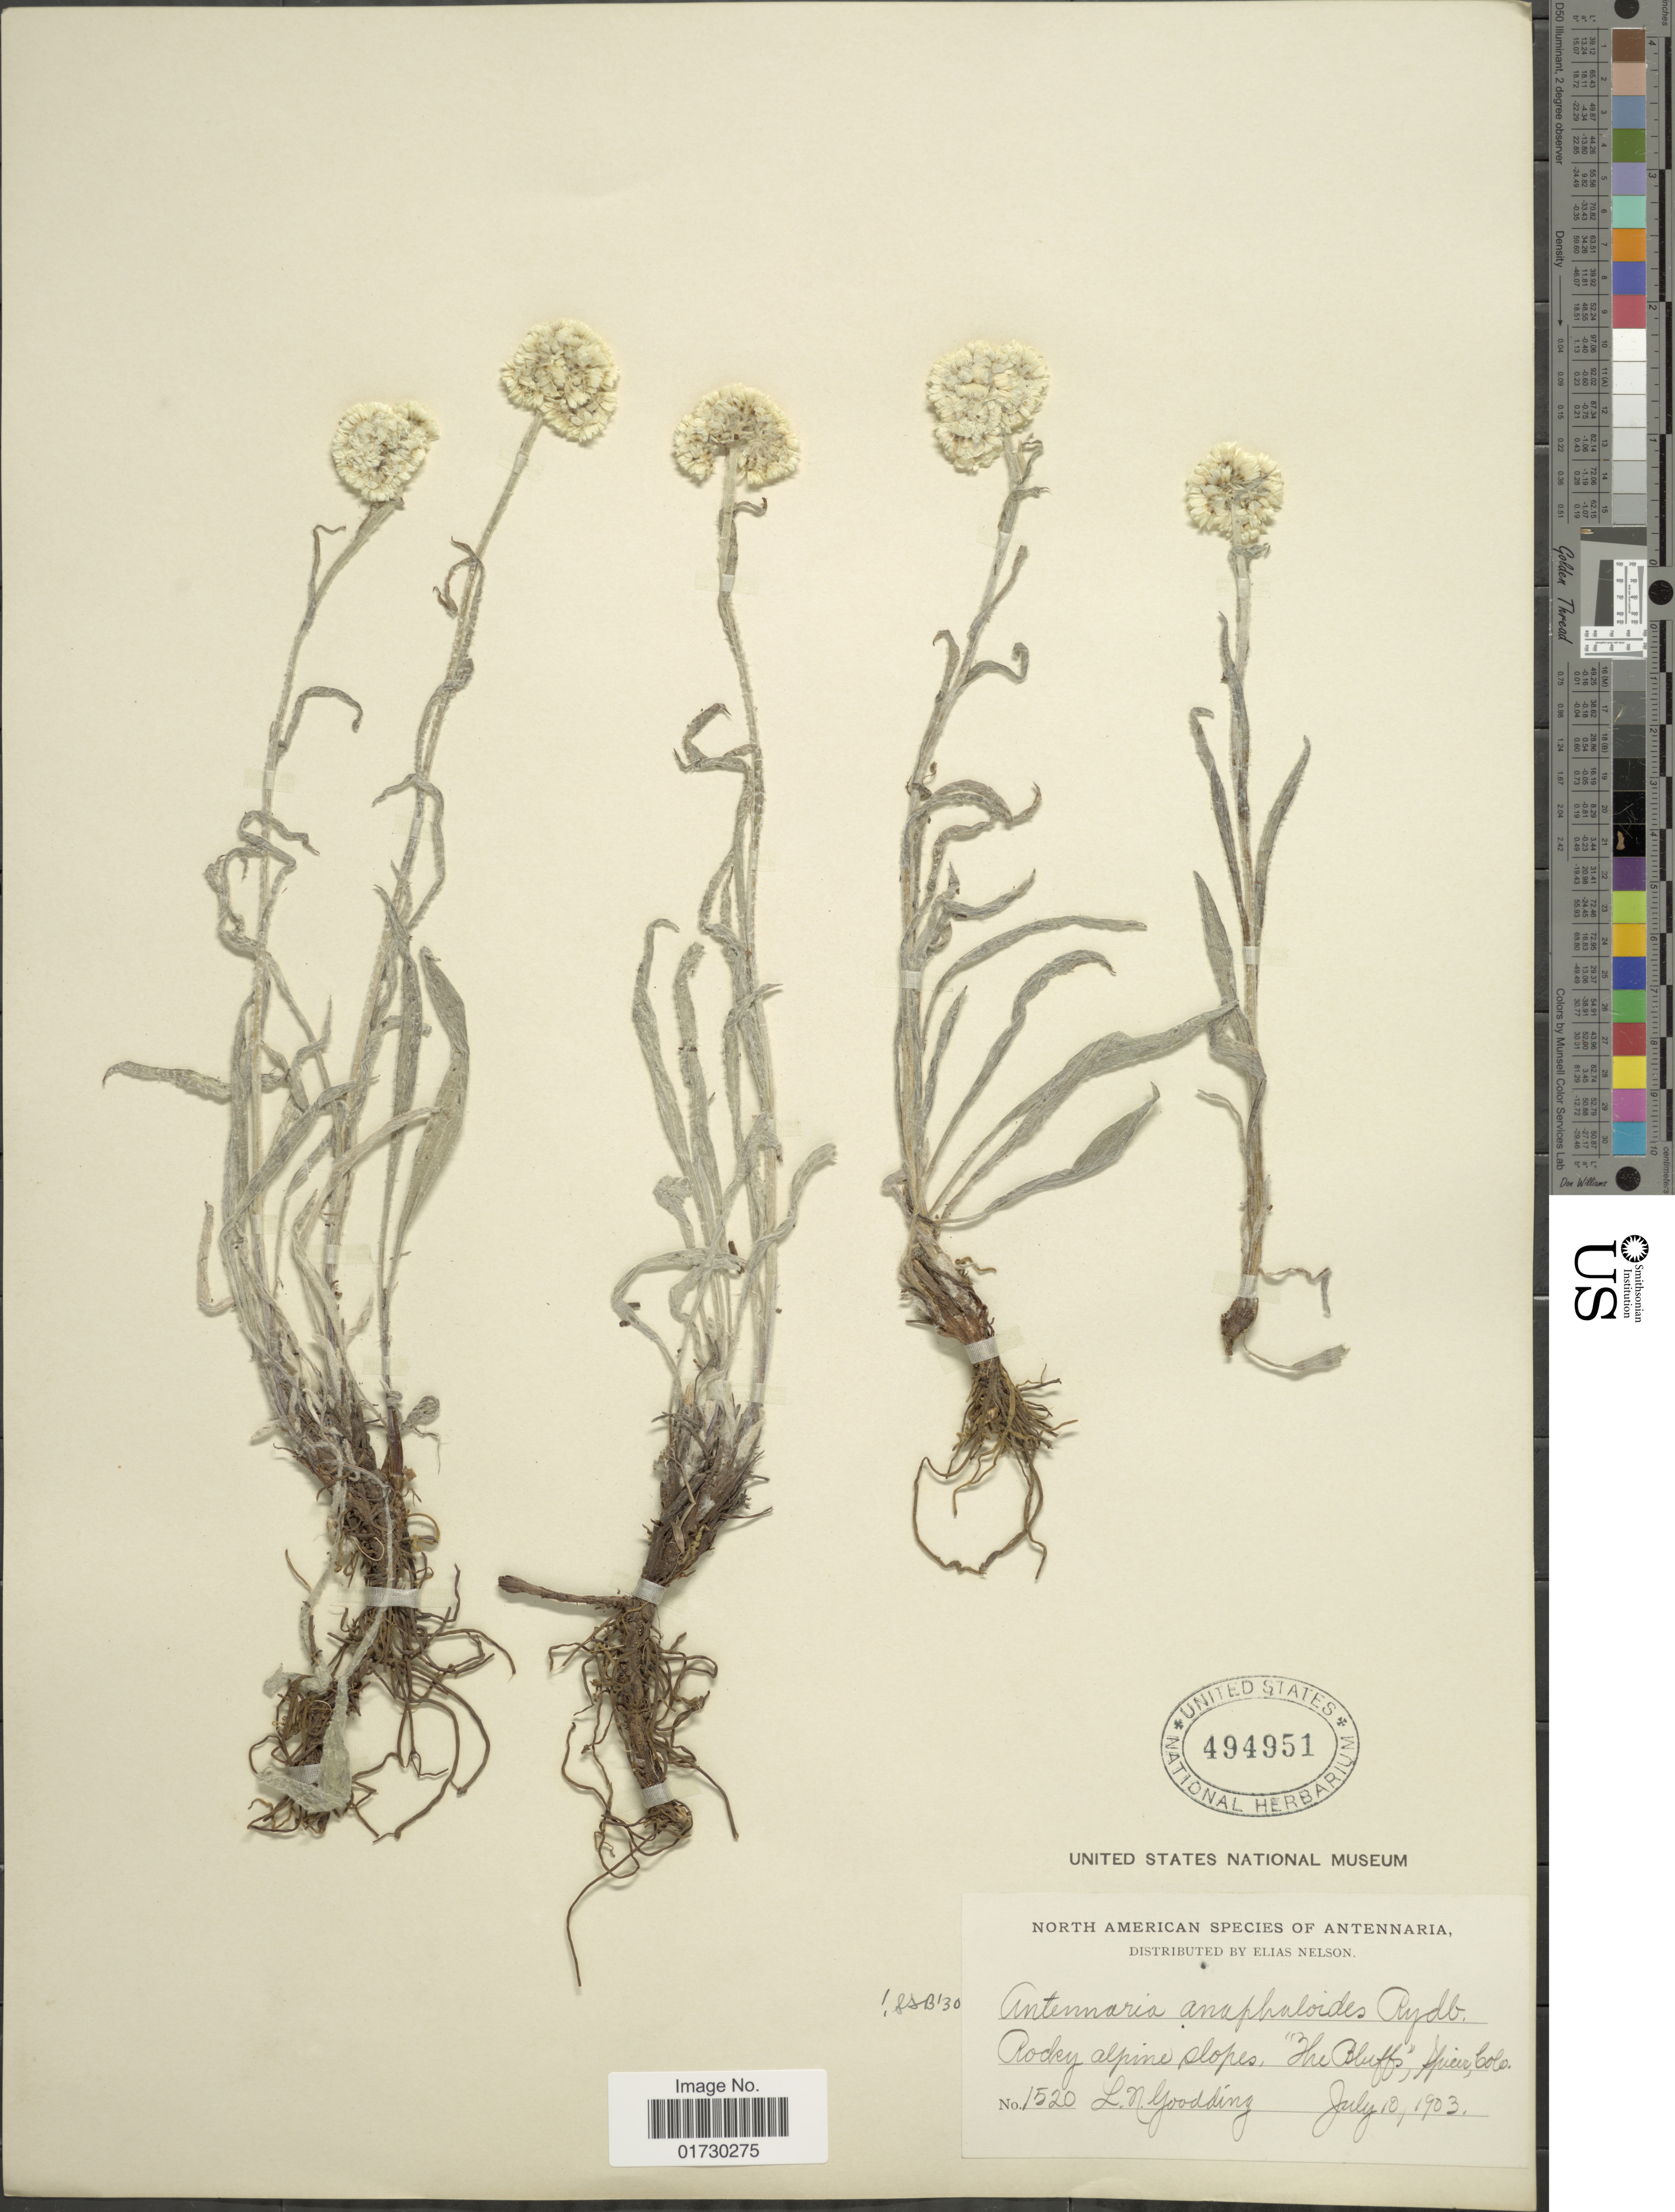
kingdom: Plantae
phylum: Tracheophyta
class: Magnoliopsida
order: Asterales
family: Asteraceae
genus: Antennaria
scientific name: Antennaria anaphaloides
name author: Rydb.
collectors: L. N. Goodding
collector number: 1520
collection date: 1903-07-10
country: United States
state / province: Colorado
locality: Rocky alpine slopes, The Bluffs, Spicer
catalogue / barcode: US 494951